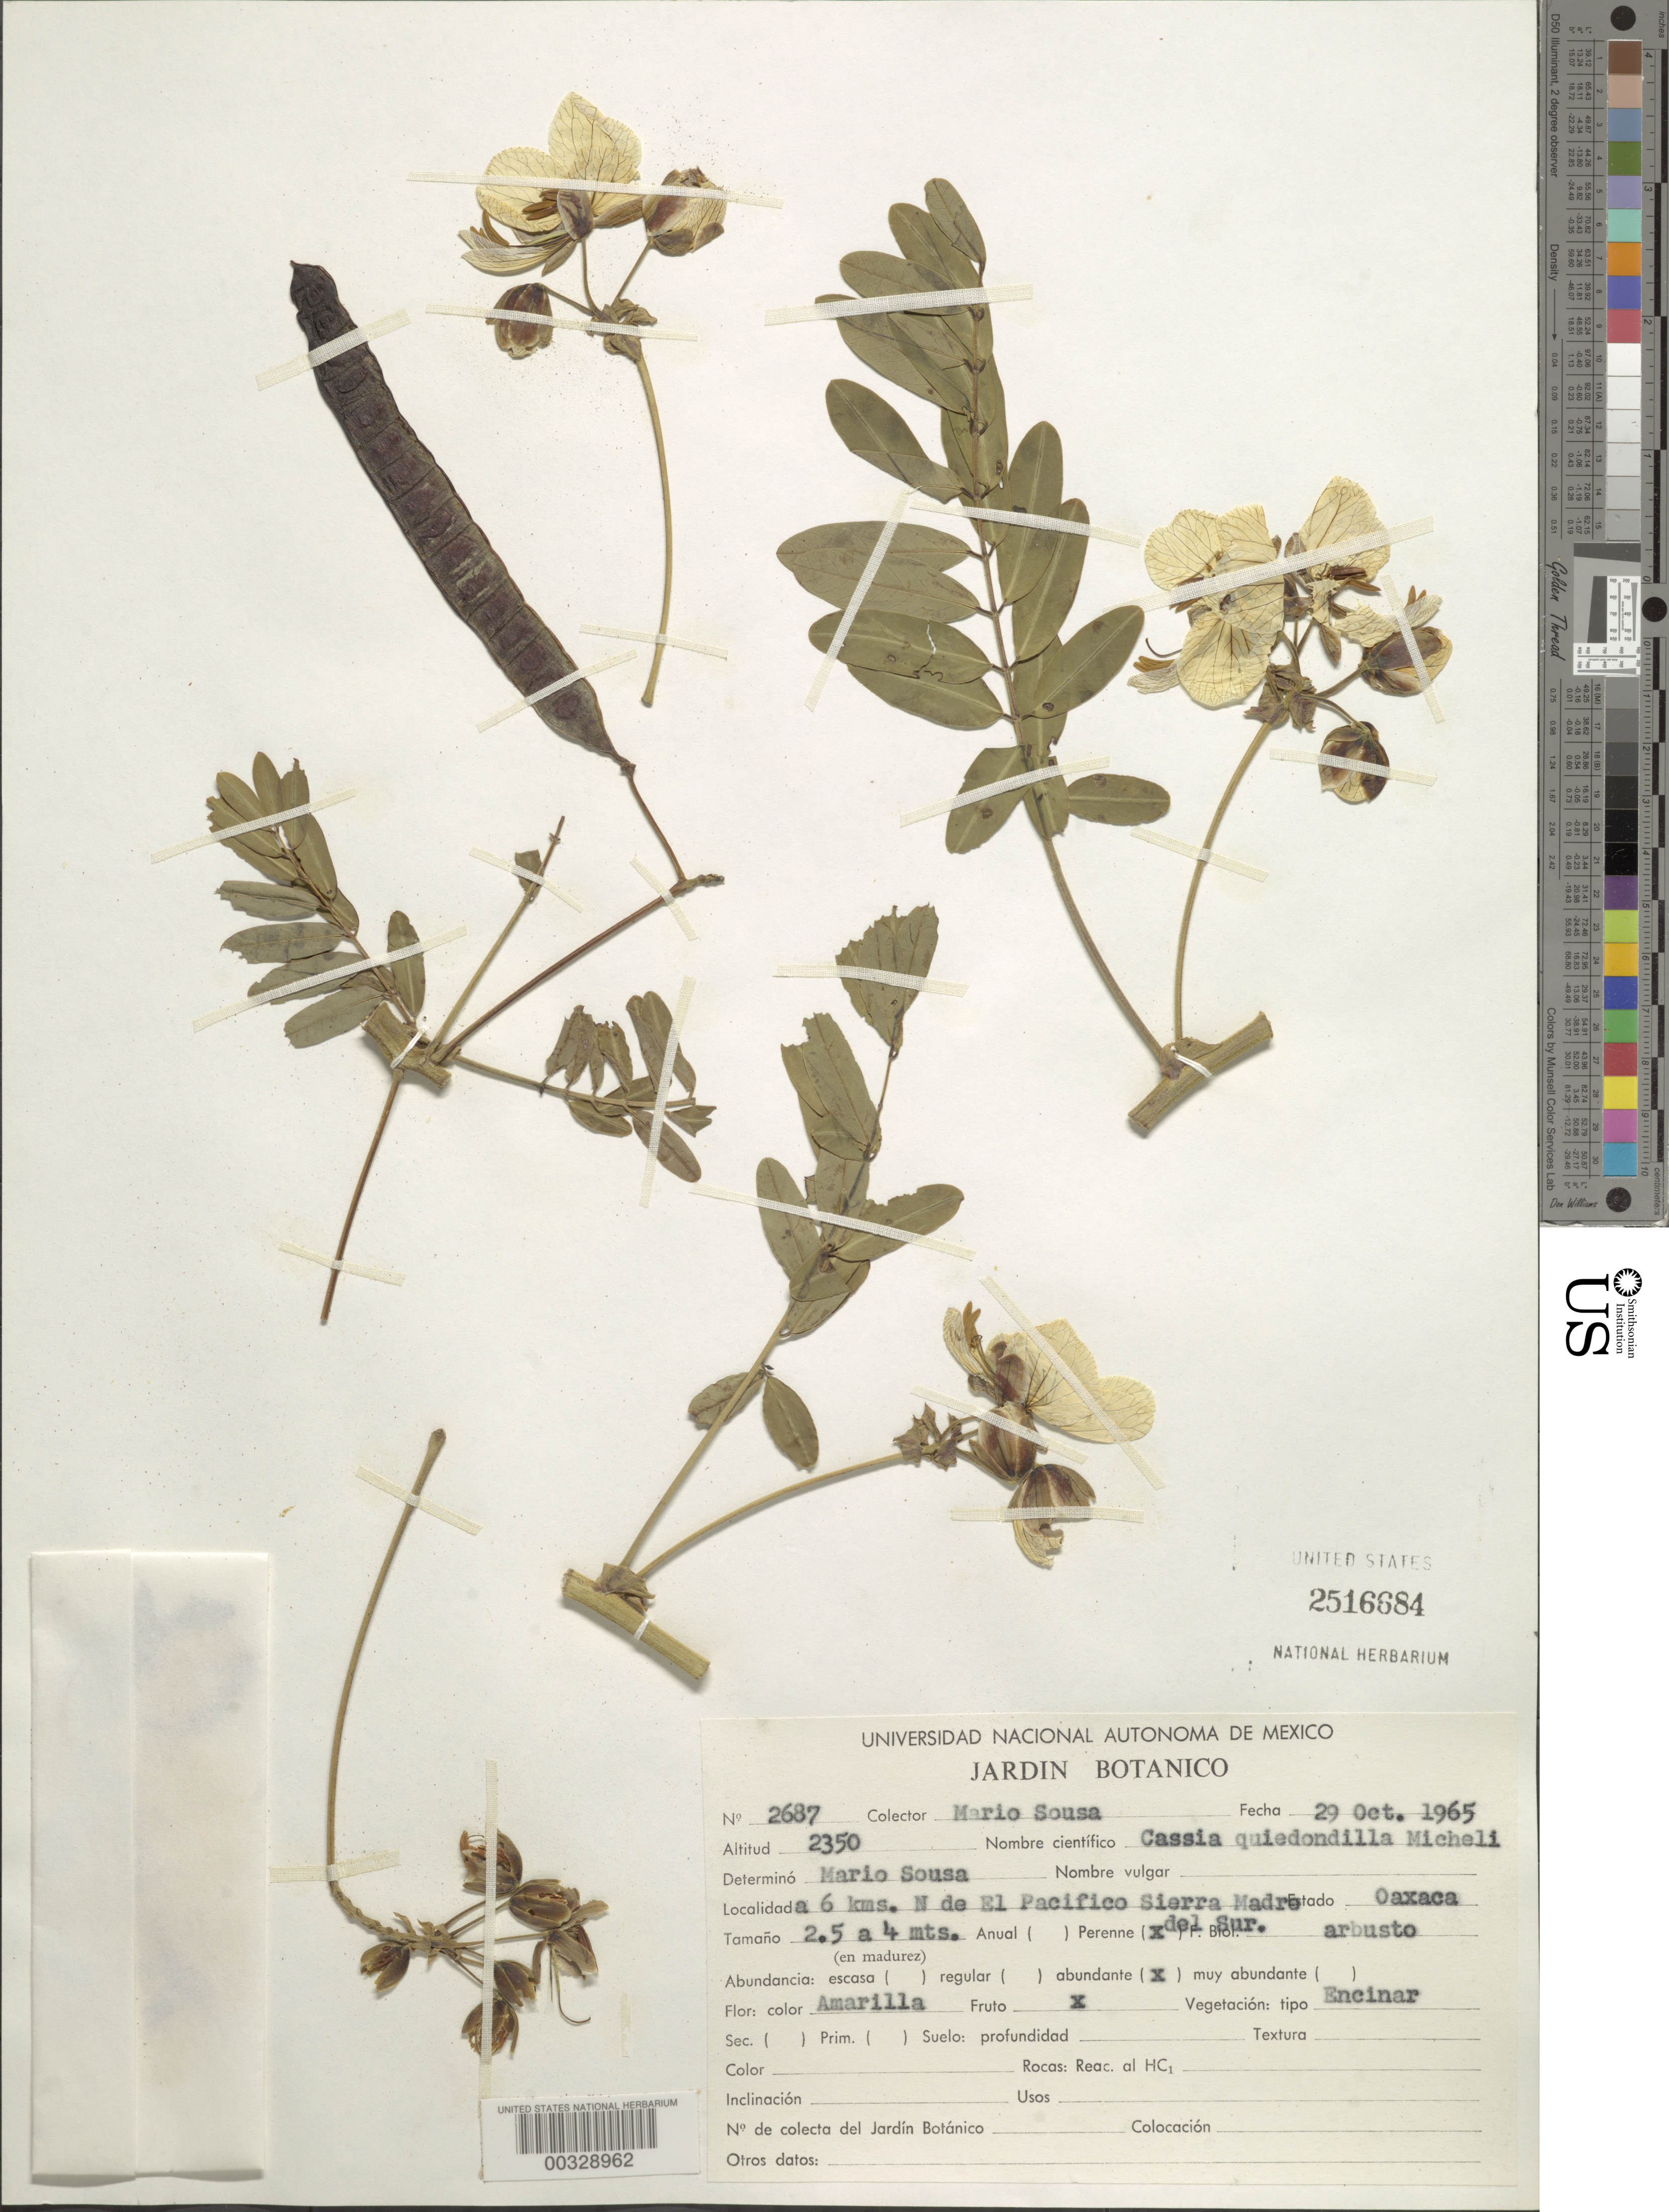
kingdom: Plantae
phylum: Tracheophyta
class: Magnoliopsida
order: Fabales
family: Fabaceae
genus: Senna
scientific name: Senna multifoliolata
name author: (Paul G. Wilson) H.S. Irwin & Barneby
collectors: M. Sousa S.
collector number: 2687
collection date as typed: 29 Oct 1965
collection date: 1965-10-29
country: Mexico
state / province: Oaxaca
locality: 6 km N of El Pacifico Sierra Madre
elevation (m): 2350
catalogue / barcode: US 2516684